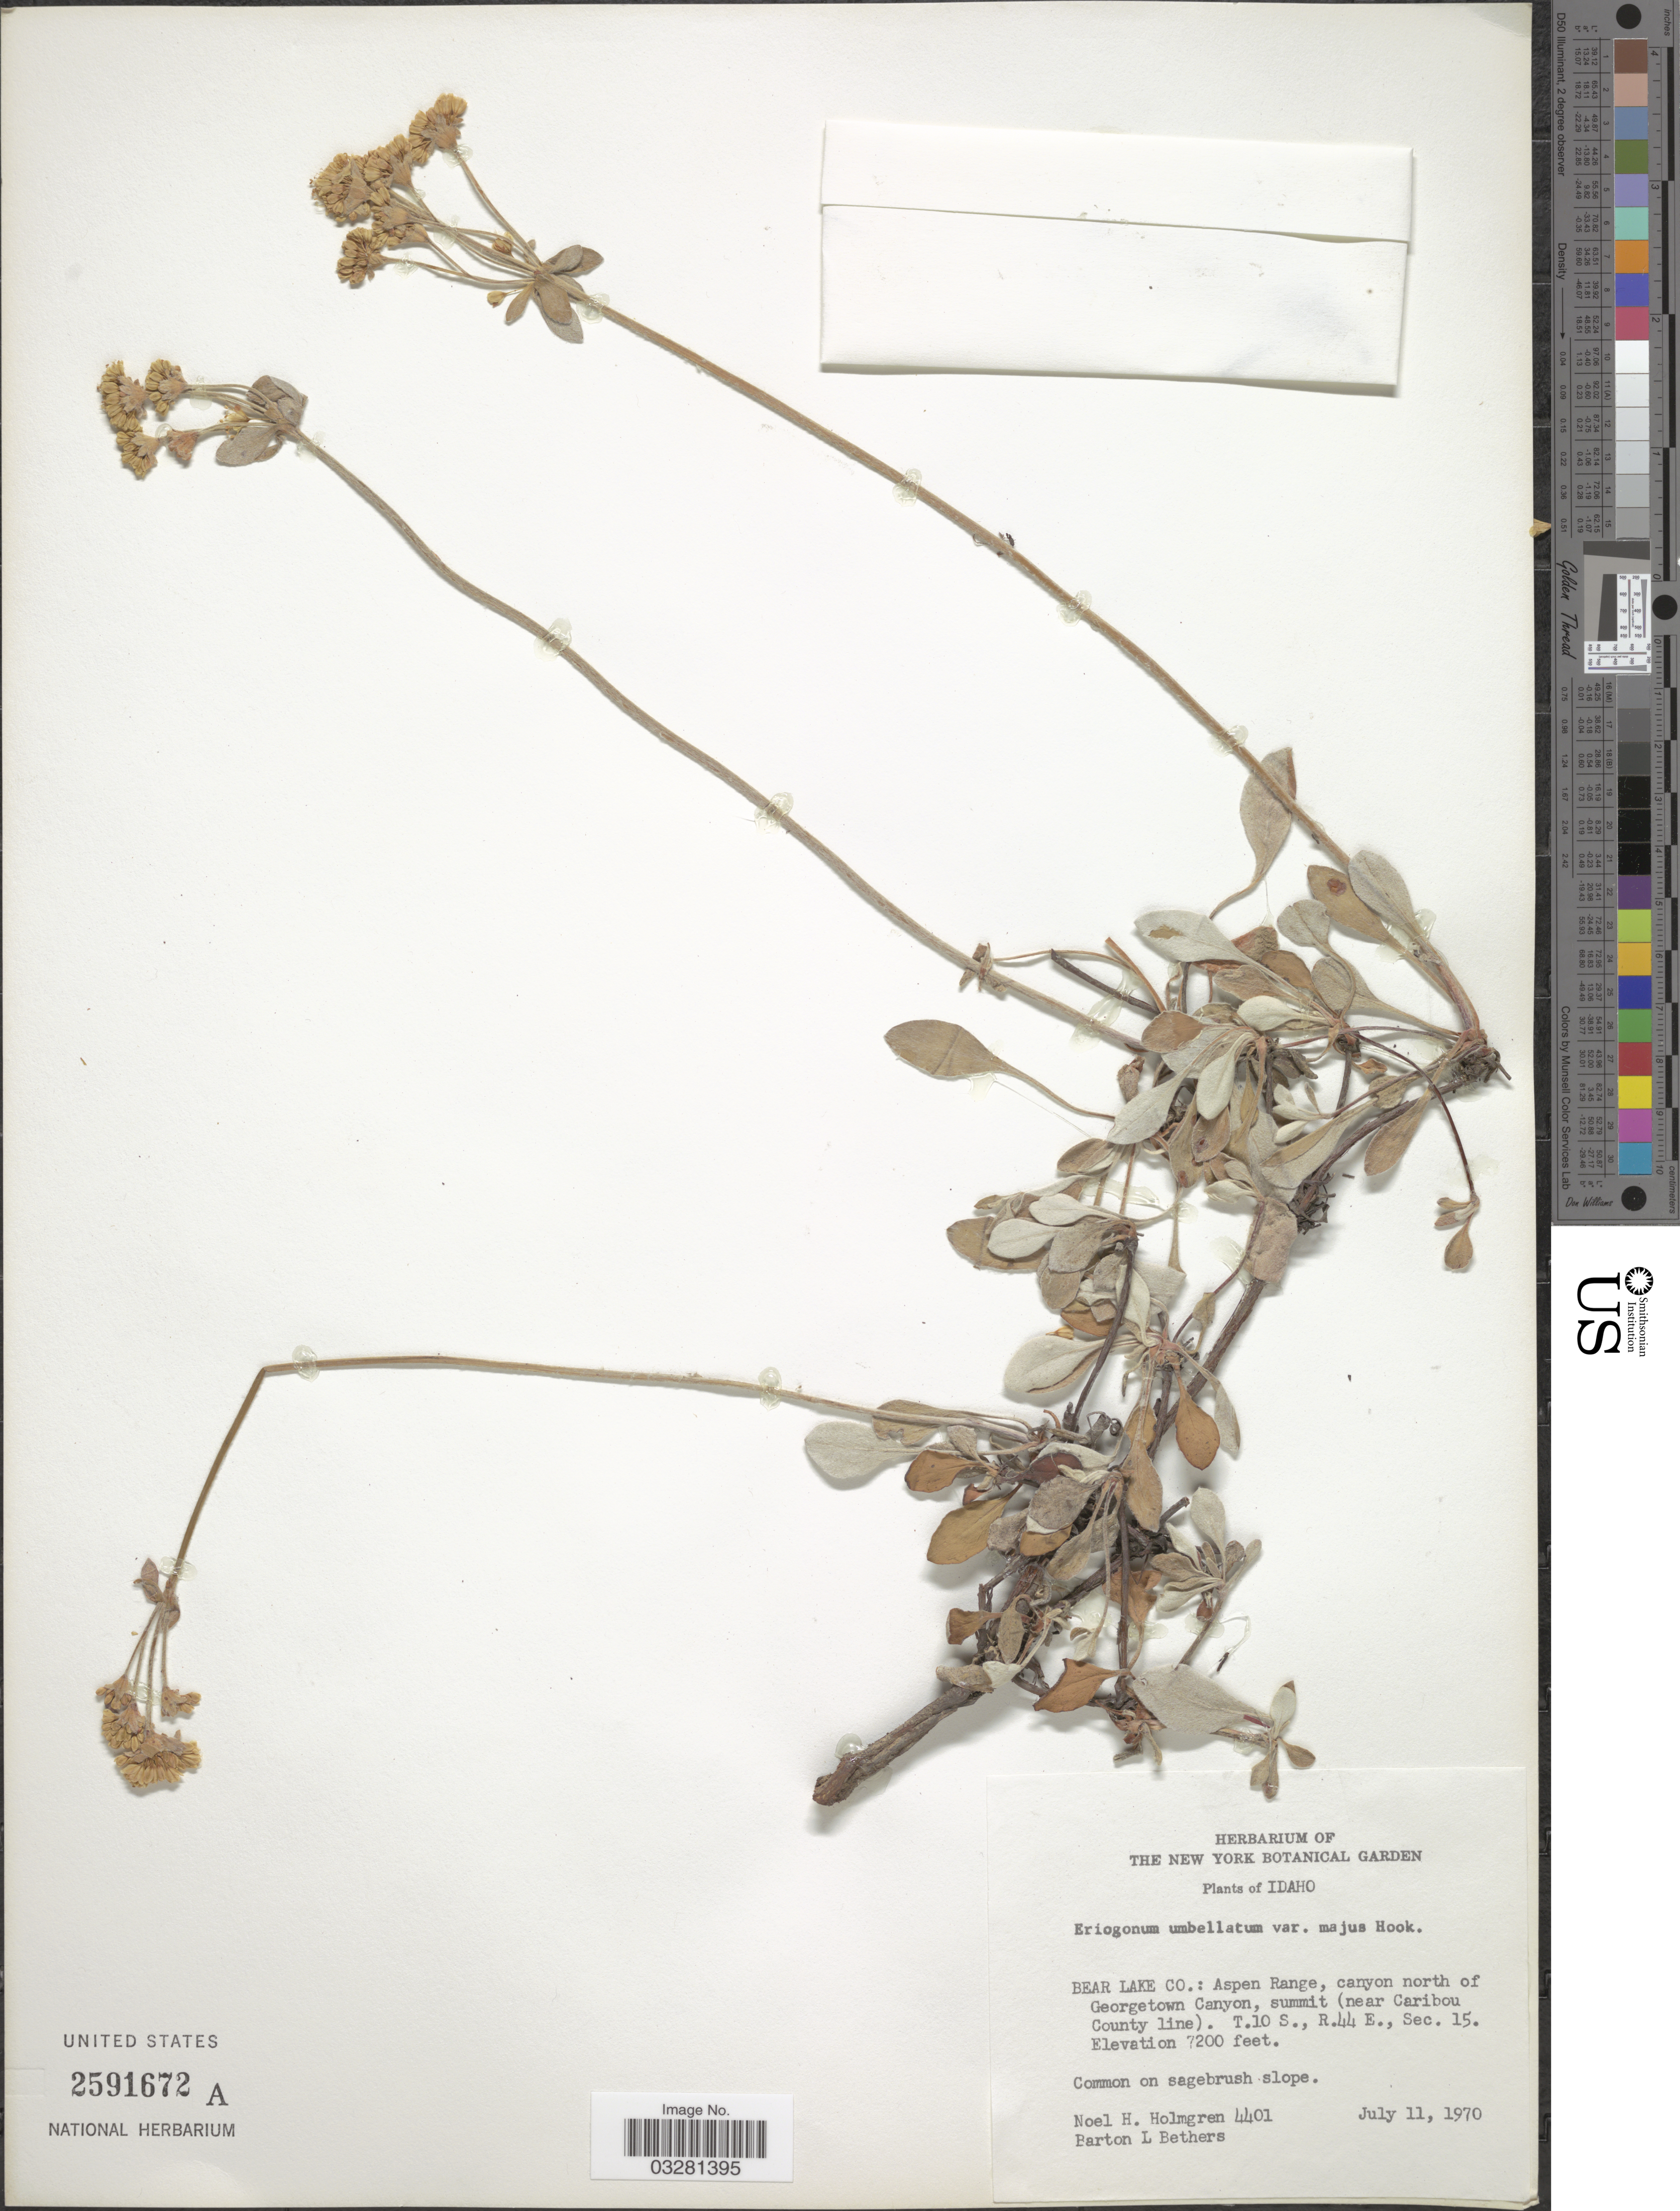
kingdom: Plantae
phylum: Tracheophyta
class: Magnoliopsida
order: Caryophyllales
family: Polygonaceae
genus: Eriogonum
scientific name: Eriogonum umbellatum var. umbellatum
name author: Torr.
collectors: N. H. Holmgren & B. Bethers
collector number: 4401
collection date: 1970-07-11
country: United States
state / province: Idaho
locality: Bear Lake Co.: Aspen Range, canyon north of Georgetown Canyon, summit (near Caribou County line). T.10S., R.44E., Sec. 15.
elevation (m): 2195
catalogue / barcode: US 2591672A